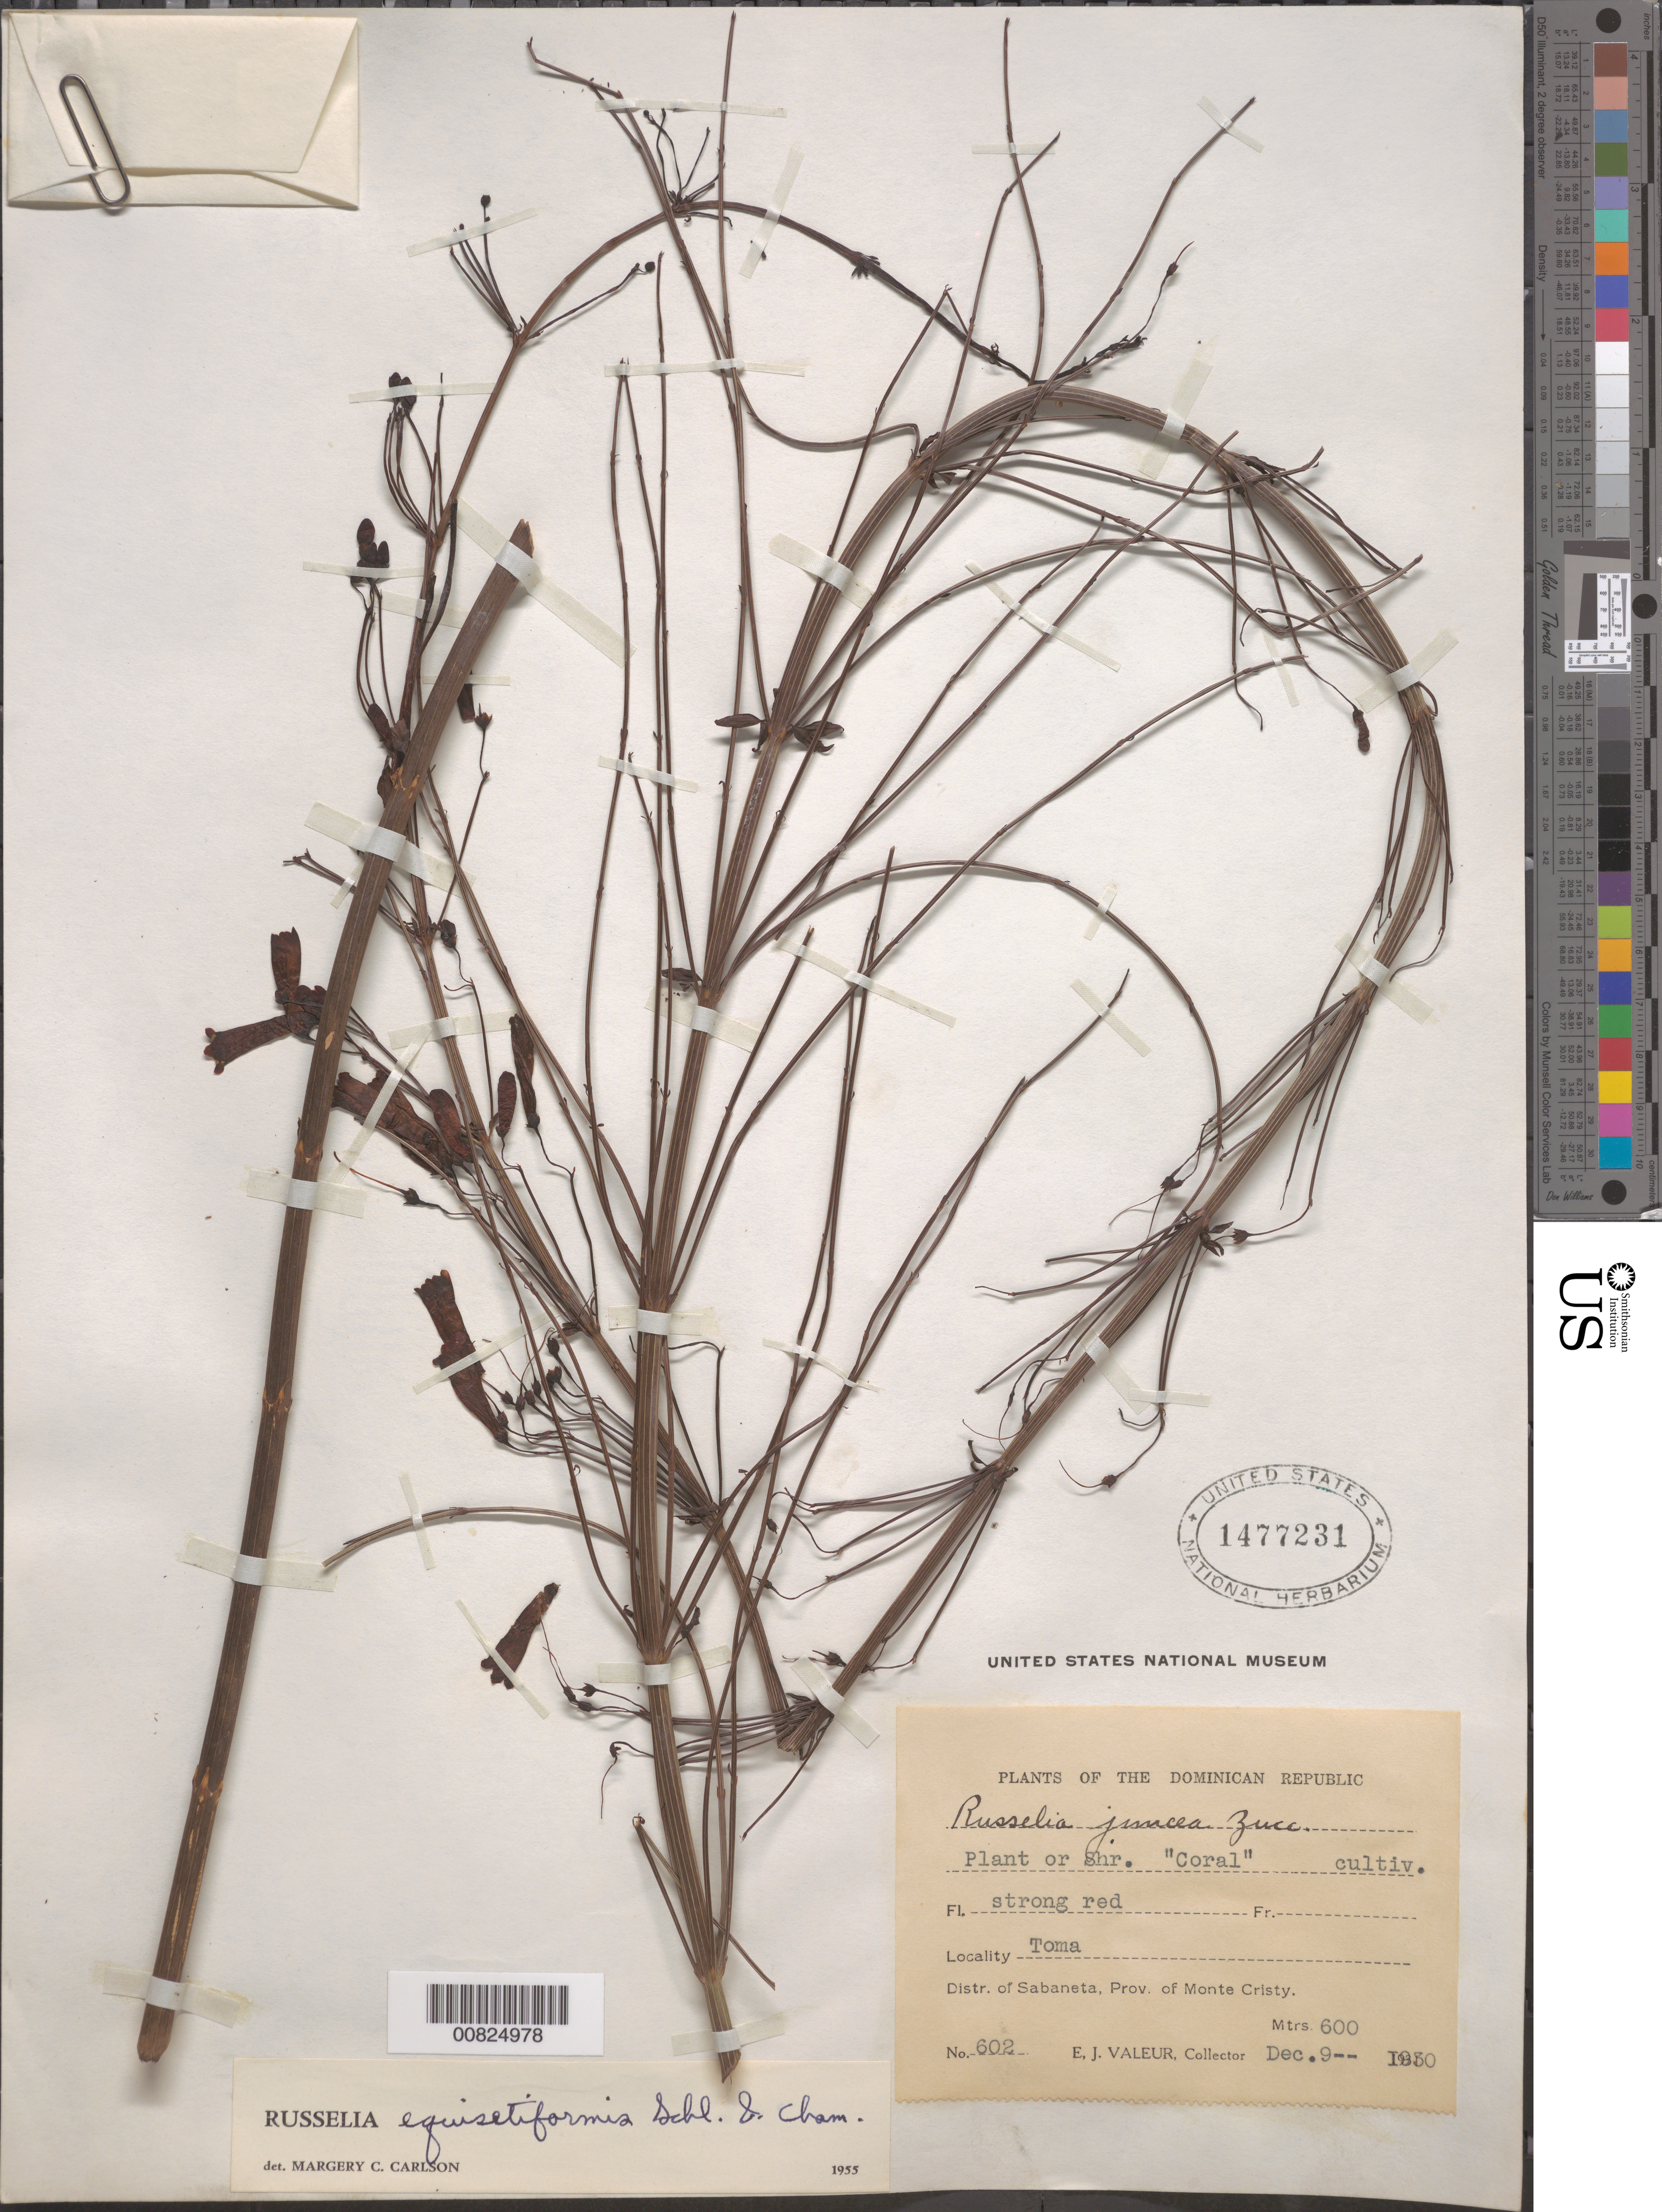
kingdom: Plantae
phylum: Tracheophyta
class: Magnoliopsida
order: Lamiales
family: Plantaginaceae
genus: Russelia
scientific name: Russelia equisetiformis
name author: Schltdl. & Cham.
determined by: Carlson, M. C.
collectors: E. Valeur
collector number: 602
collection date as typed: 09 Dec 1930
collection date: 1930-12-09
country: Dominican Republic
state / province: Monte Cristi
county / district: Sabaneta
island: Hispaniola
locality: Toma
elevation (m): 600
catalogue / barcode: US 1477231